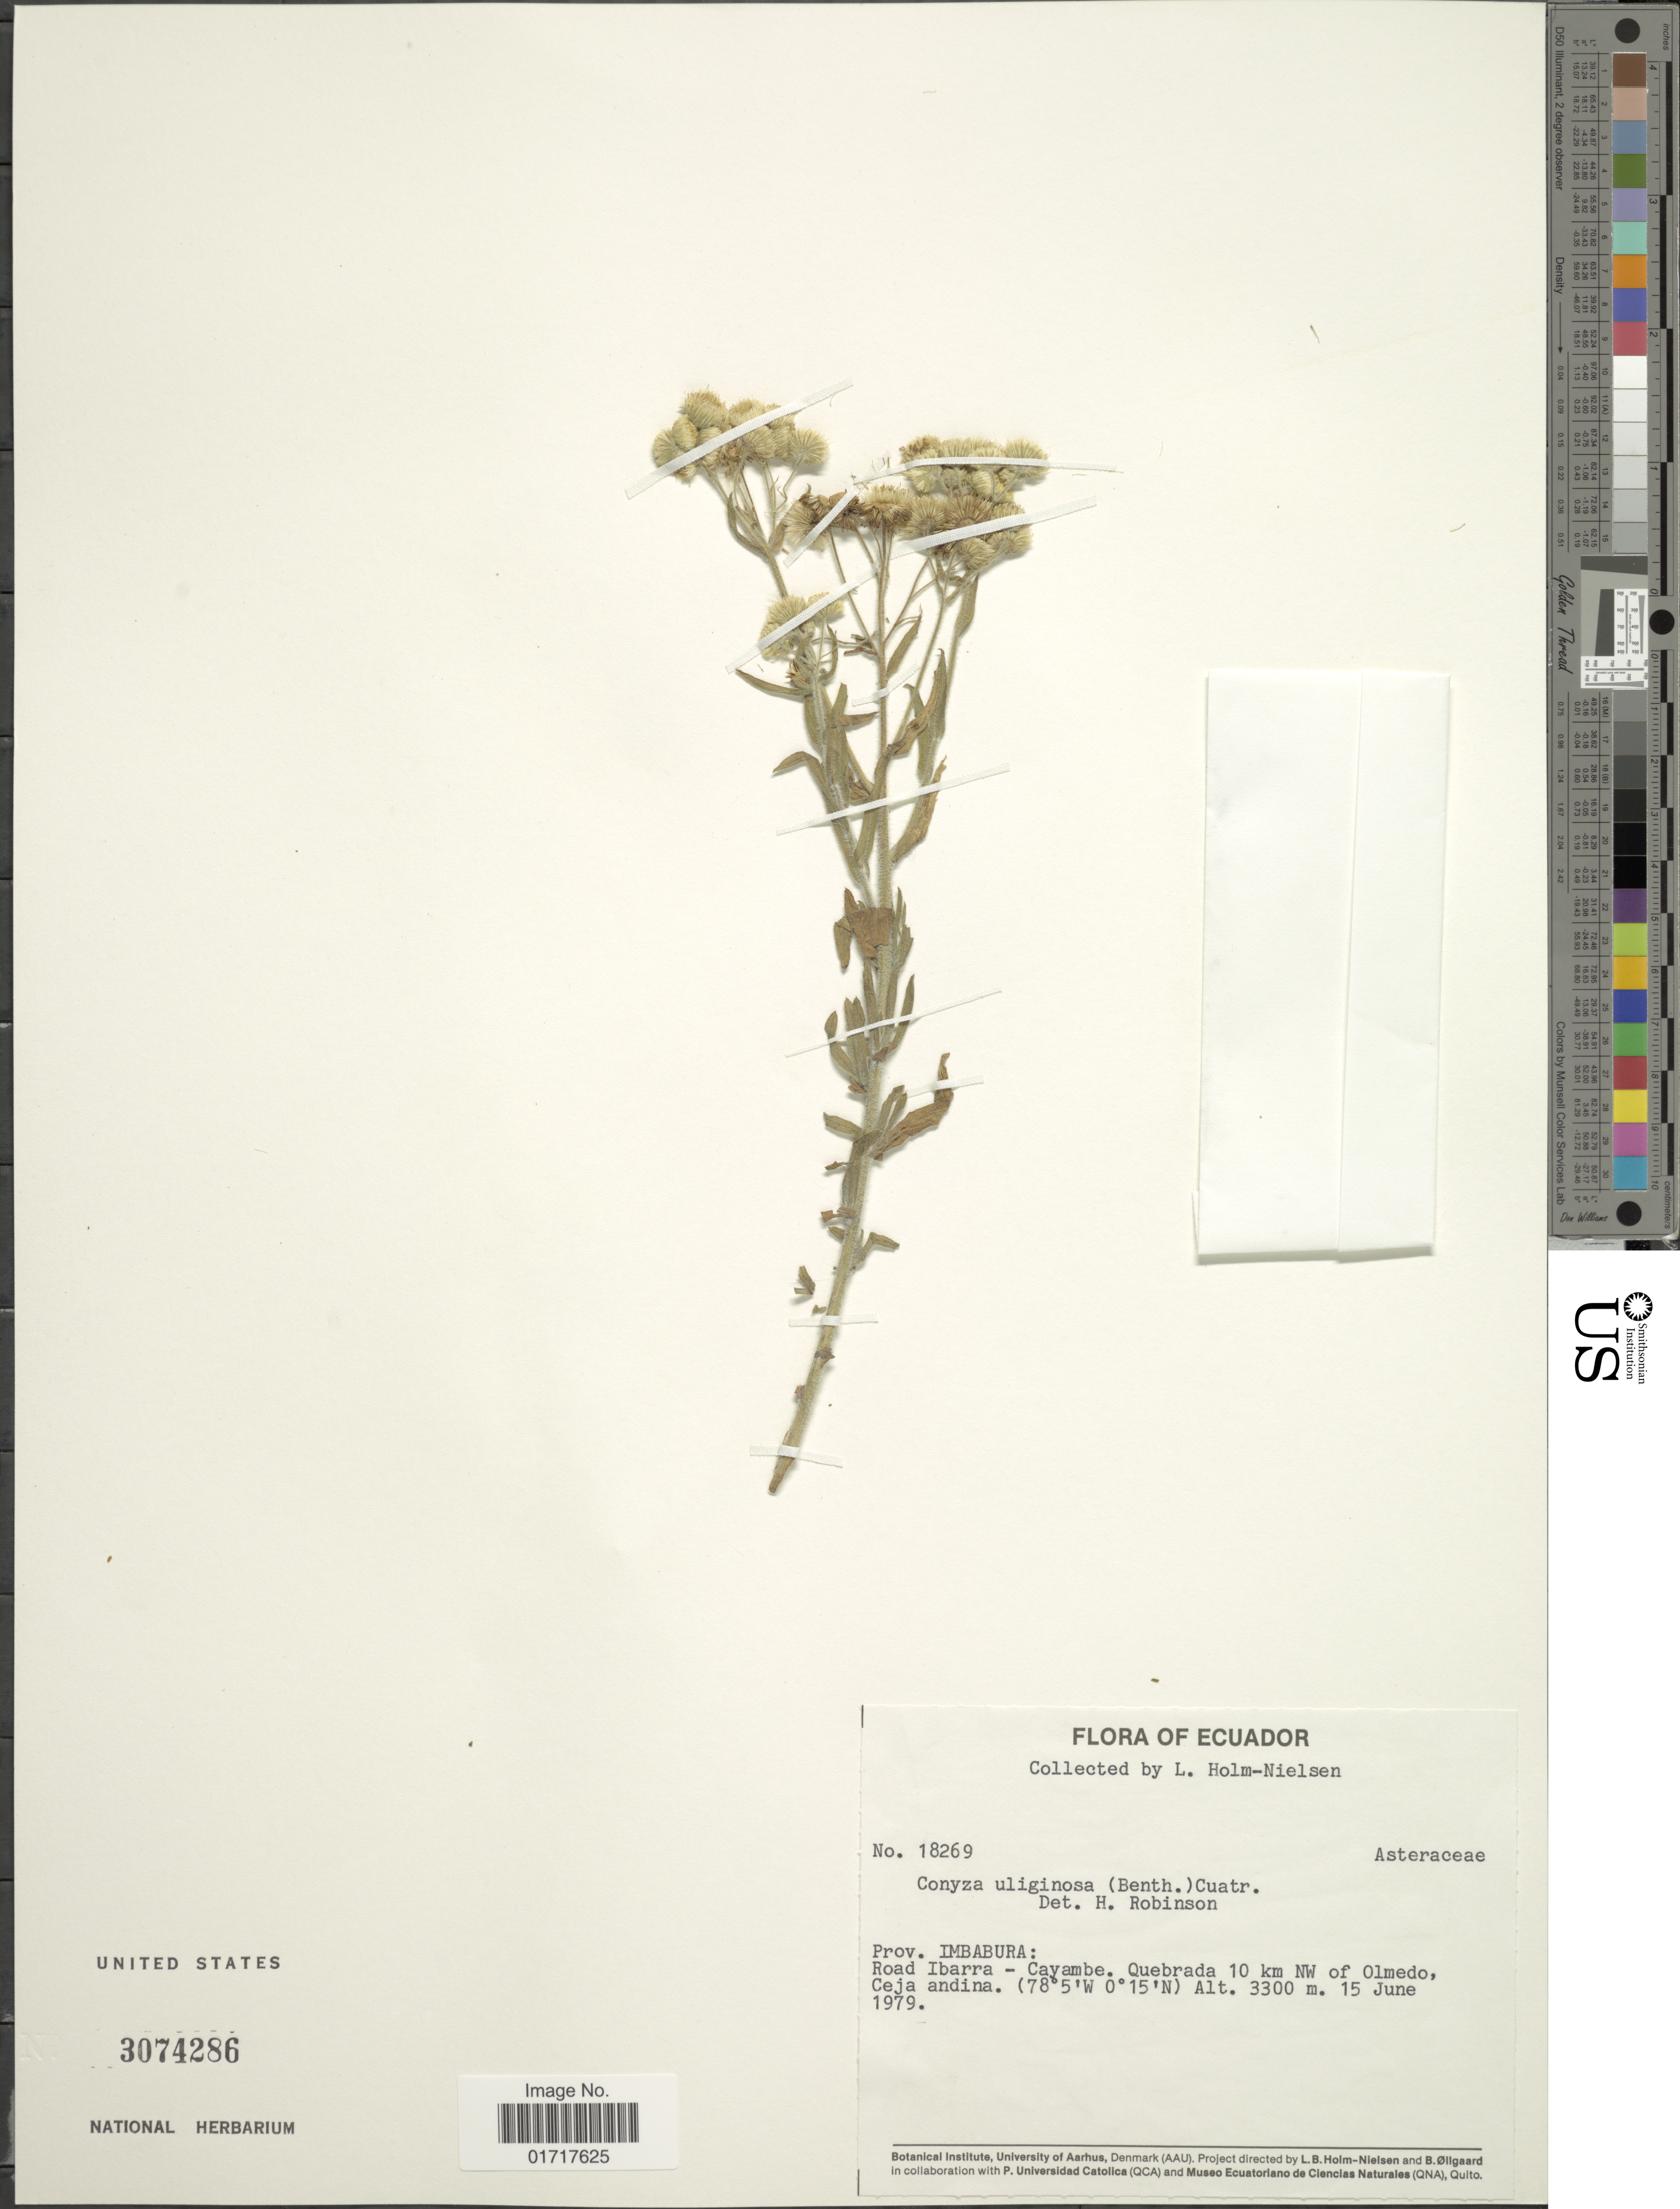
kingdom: Plantae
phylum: Tracheophyta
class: Magnoliopsida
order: Asterales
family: Asteraceae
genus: Conyza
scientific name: Conyza uliginosa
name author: (Benth.) Cuatrec.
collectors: L. B. Holm-Nielsen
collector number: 18269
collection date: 1979-06-15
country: Ecuador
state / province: Imbabura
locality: Prov. Imbabura. Road Ibarra - Cayambe, Quebrada 10 km NW of Olmedo. Ceja Andina.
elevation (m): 3300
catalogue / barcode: US 3074286